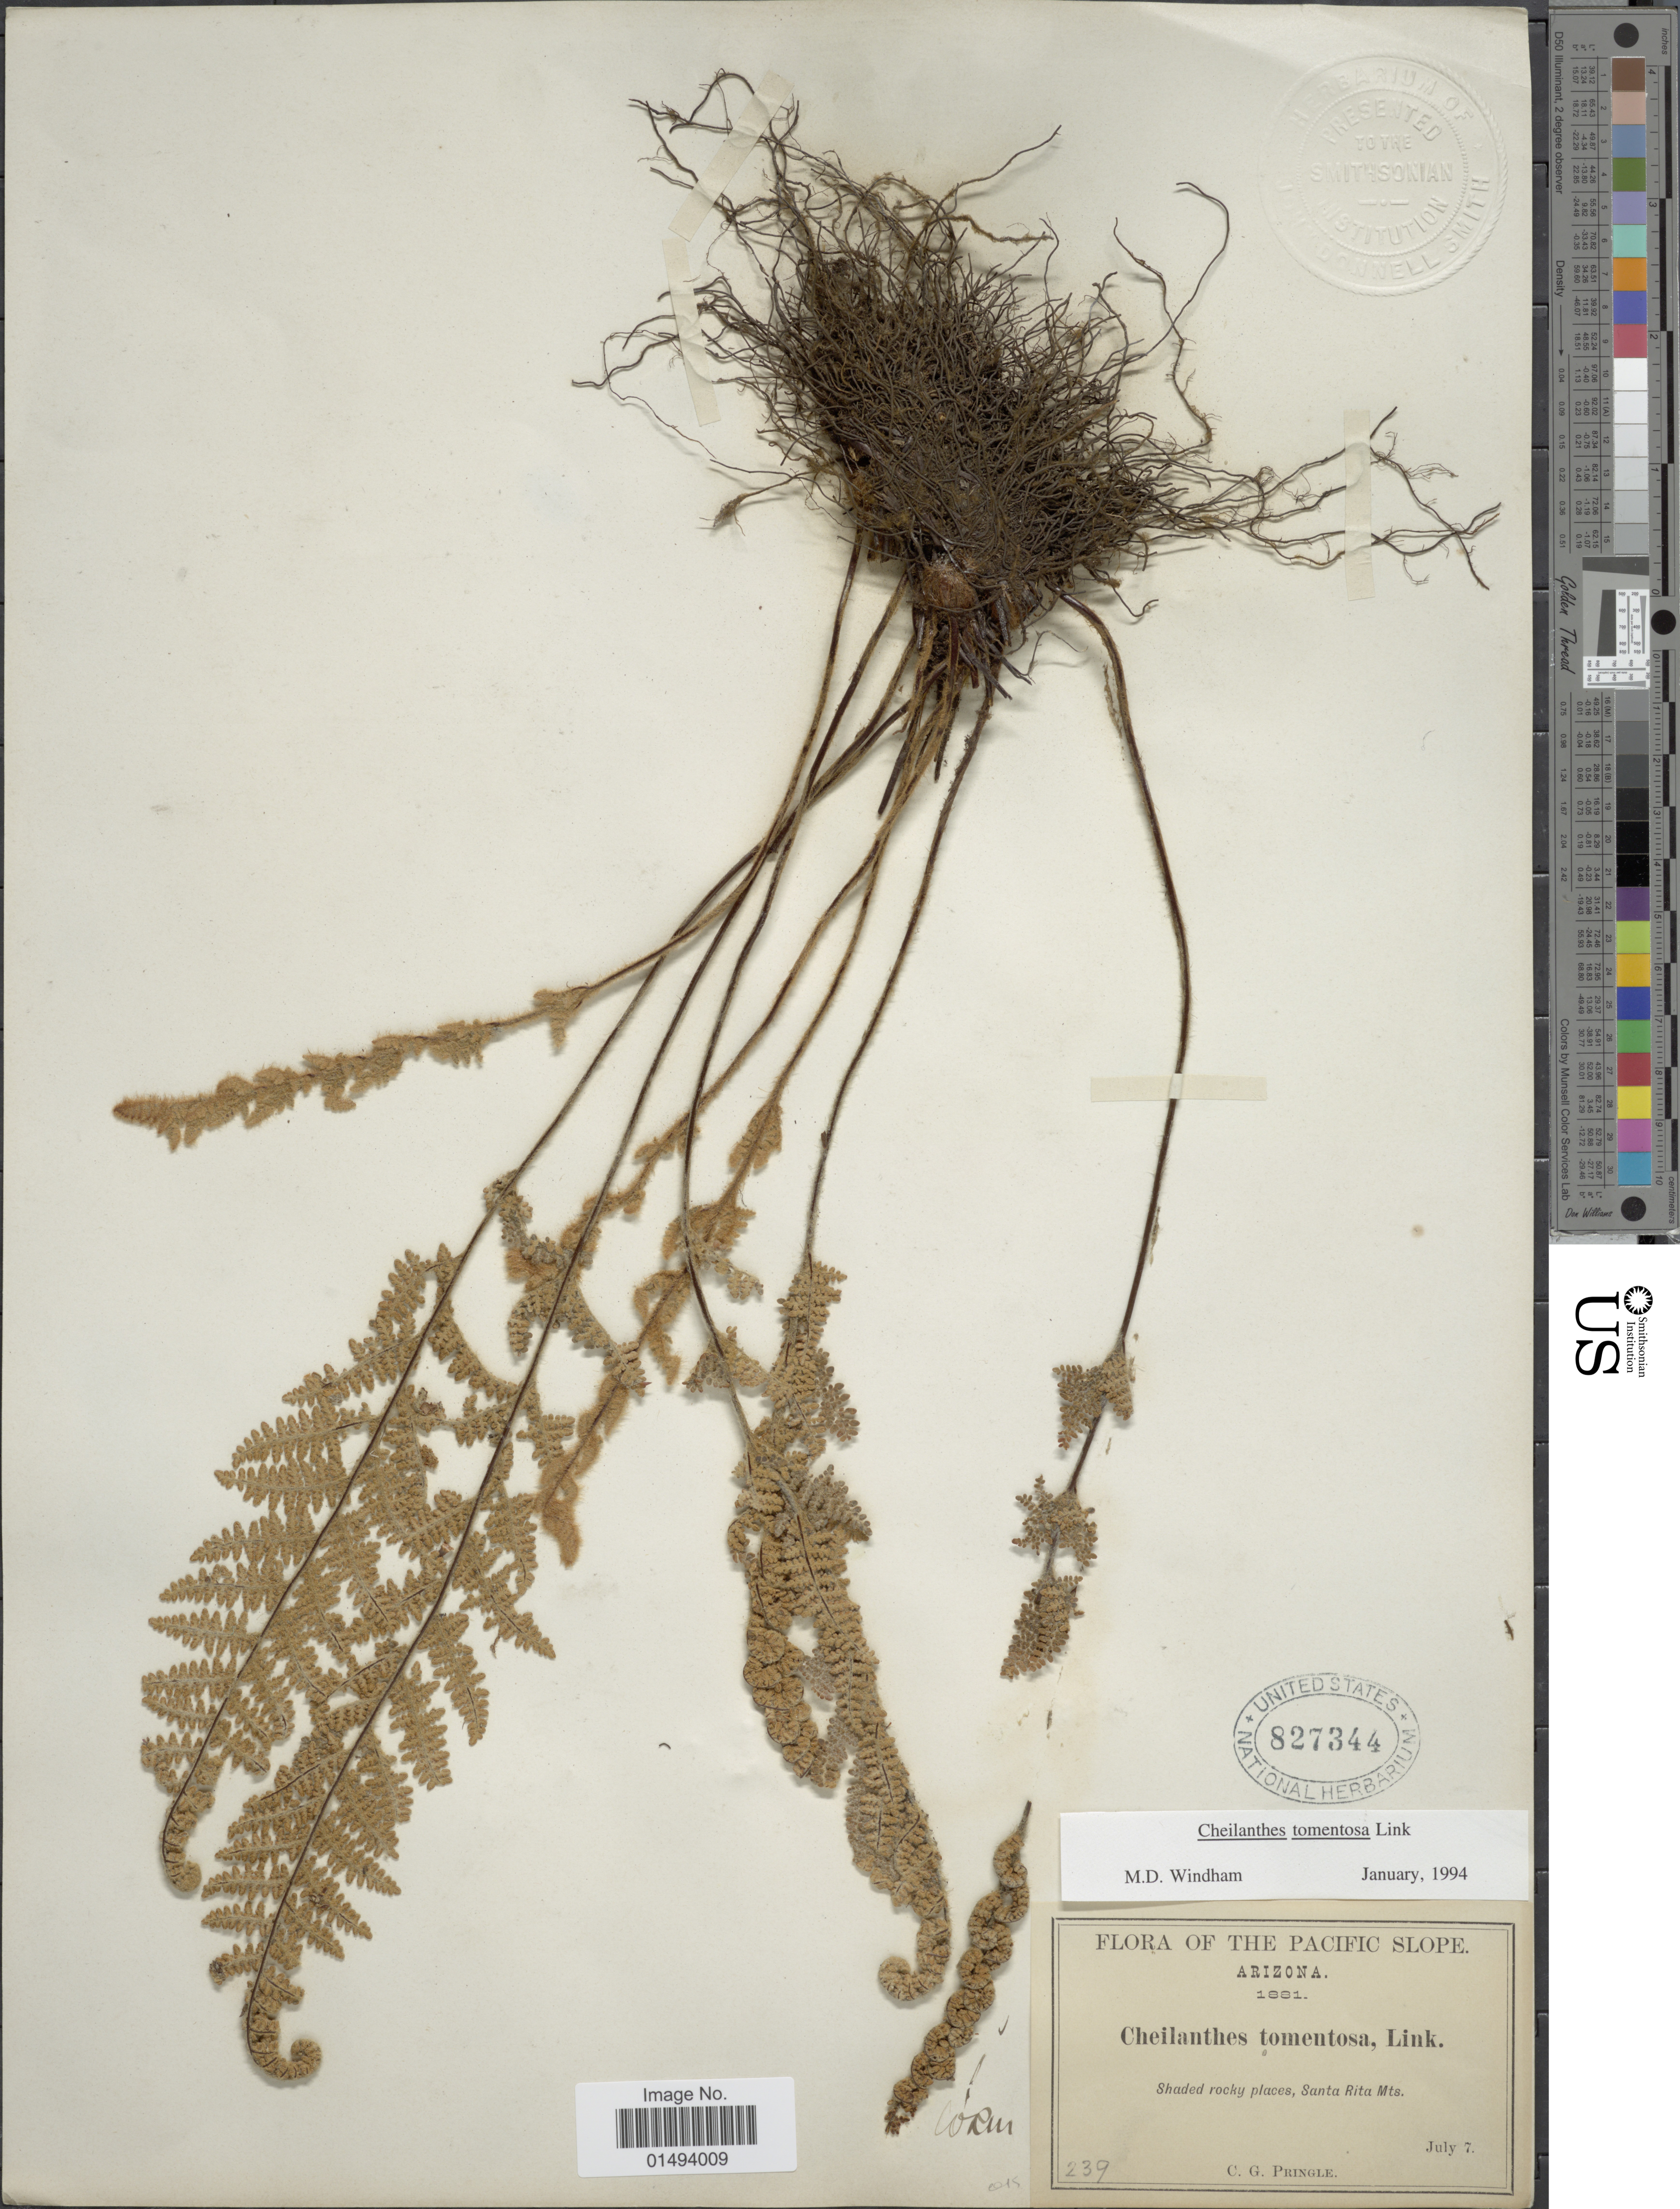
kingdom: Plantae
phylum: Tracheophyta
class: Polypodiopsida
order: Polypodiales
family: Pteridaceae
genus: Myriopteris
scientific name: Myriopteris tomentosa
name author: (Link) Fée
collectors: C. G. Pringle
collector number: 239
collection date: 1881-07-07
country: United States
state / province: Arizona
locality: The Pacific Slope, Shaded rocky places,Santa Rita Mts.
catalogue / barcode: US 827344